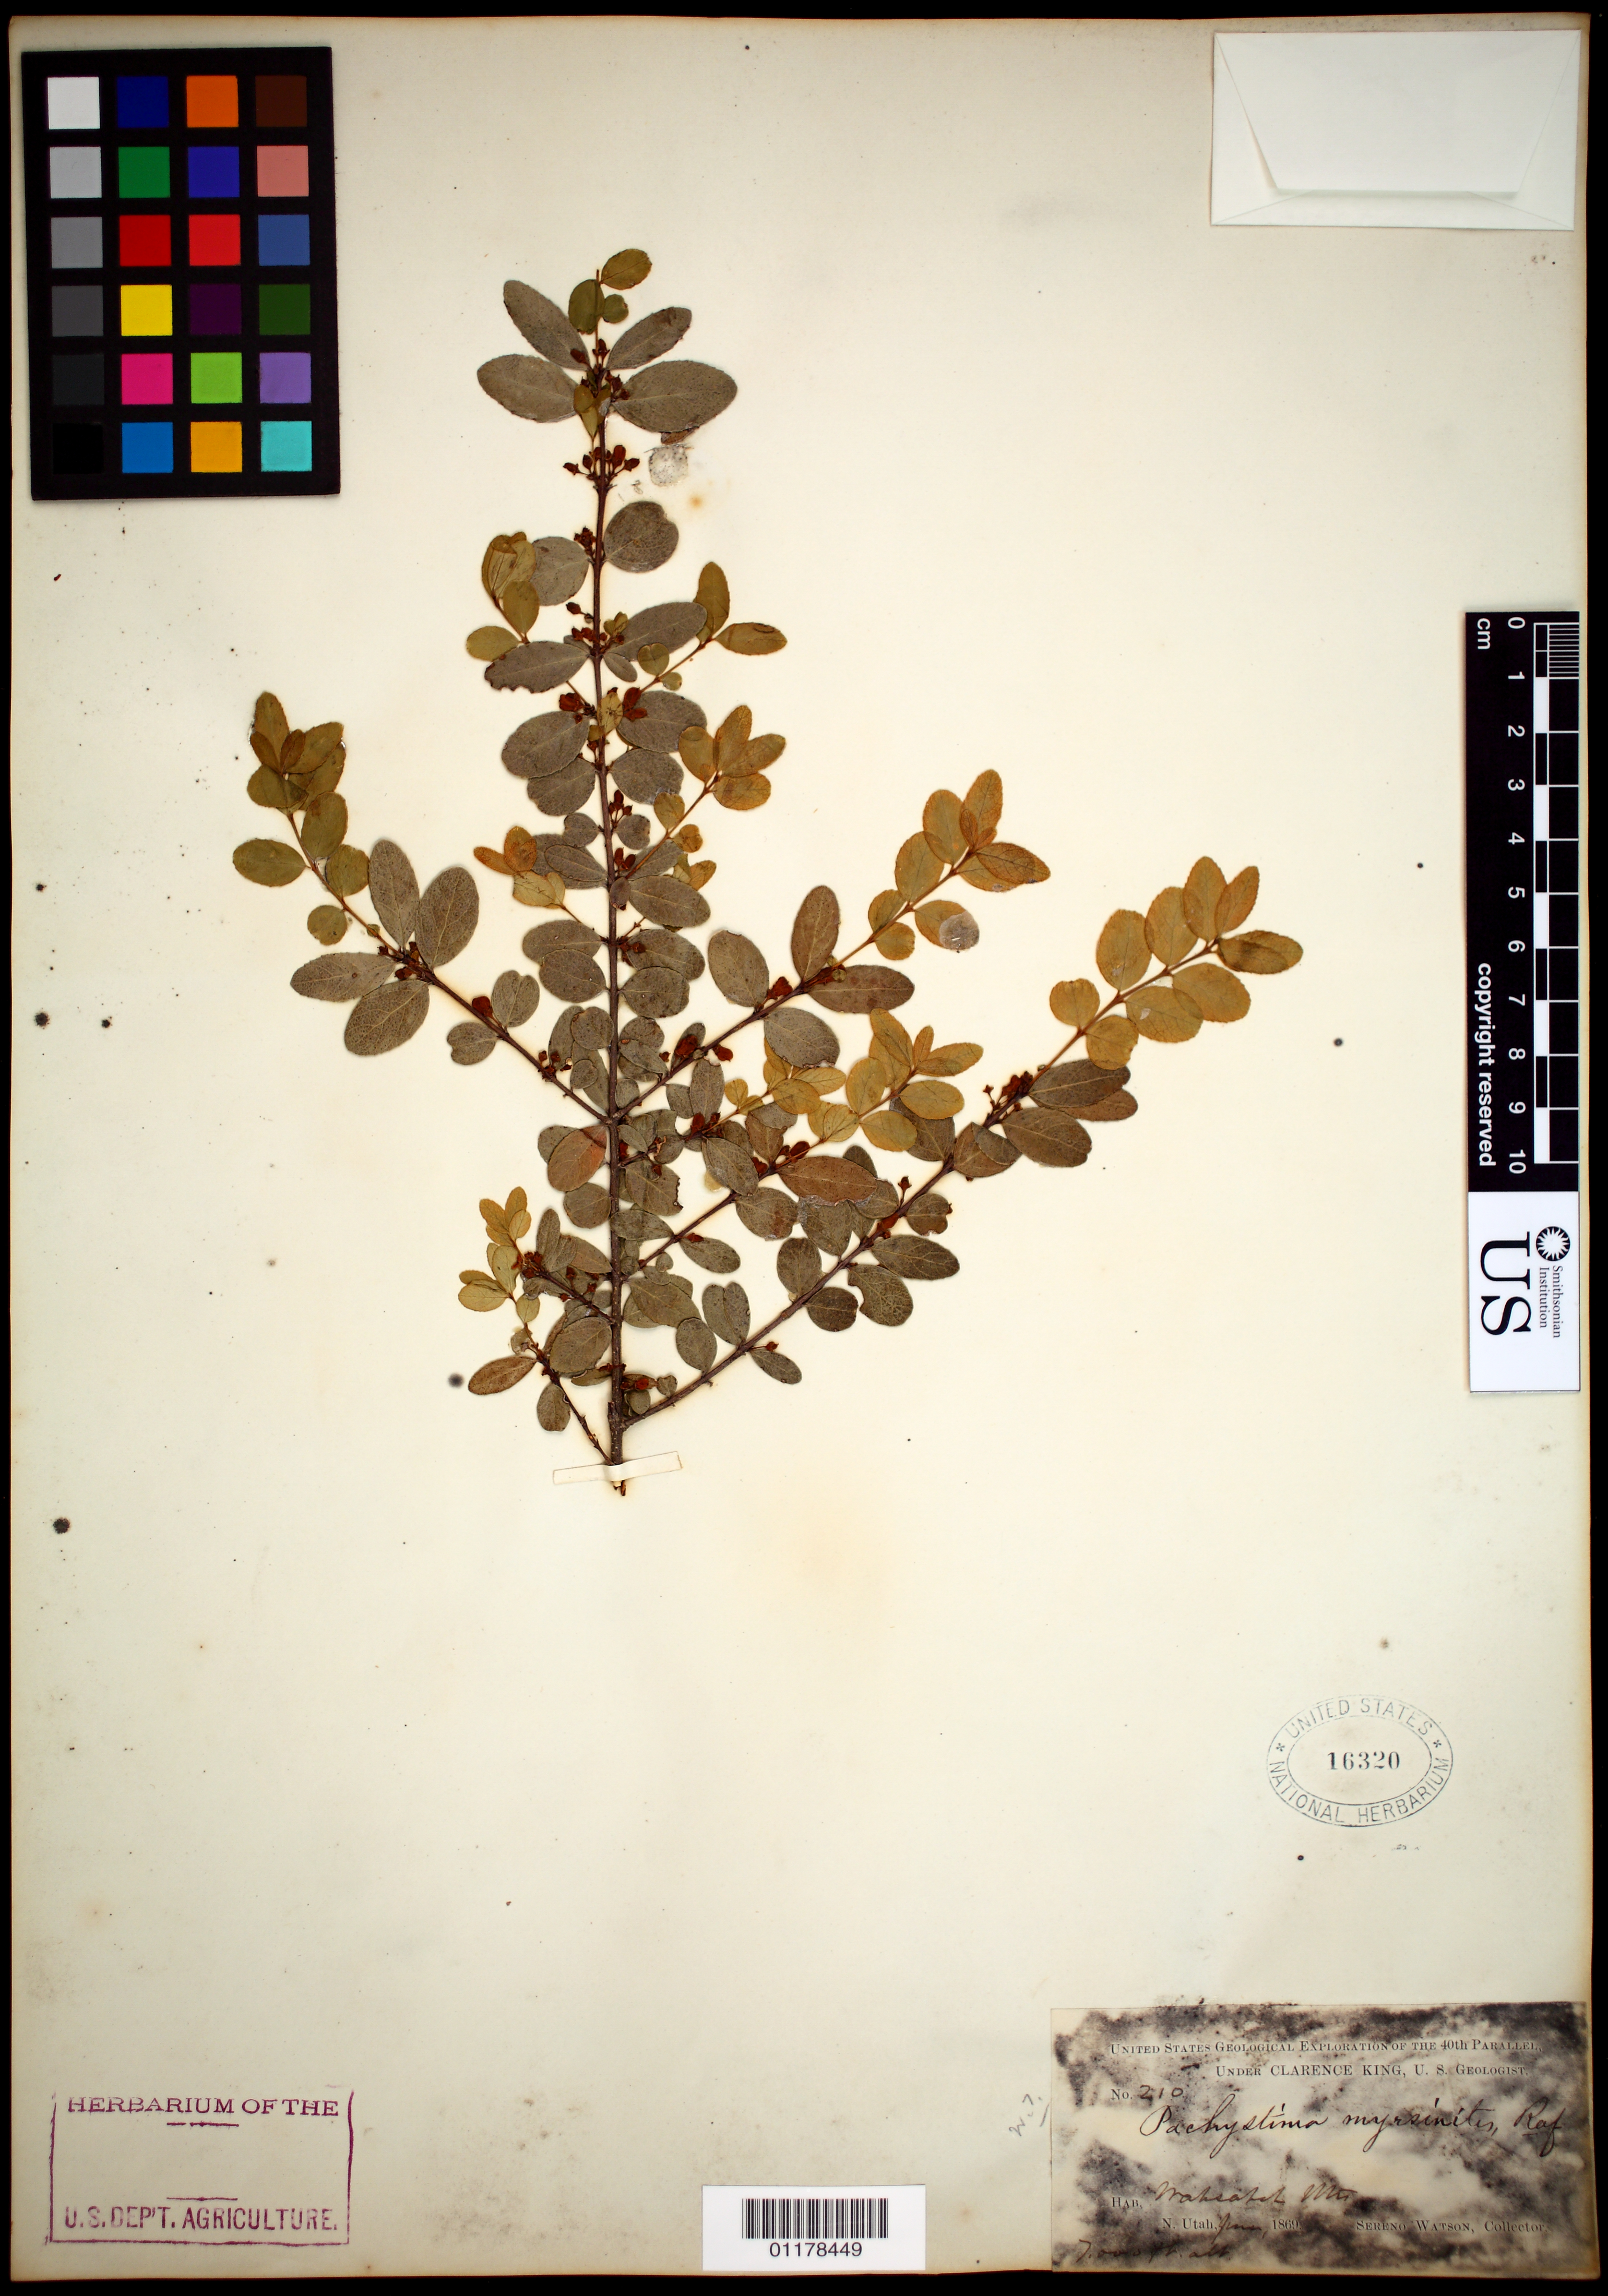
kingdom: Plantae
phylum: Tracheophyta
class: Magnoliopsida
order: Celastrales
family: Celastraceae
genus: Paxistima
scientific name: Paxistima myrsinites subsp. myrsinites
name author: (Pursh) Raf.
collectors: S. Watson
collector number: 210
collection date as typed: Jun 1869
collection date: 1869-06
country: United States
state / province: Utah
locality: Wahsatch Mts.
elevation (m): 2134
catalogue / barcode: US 16320